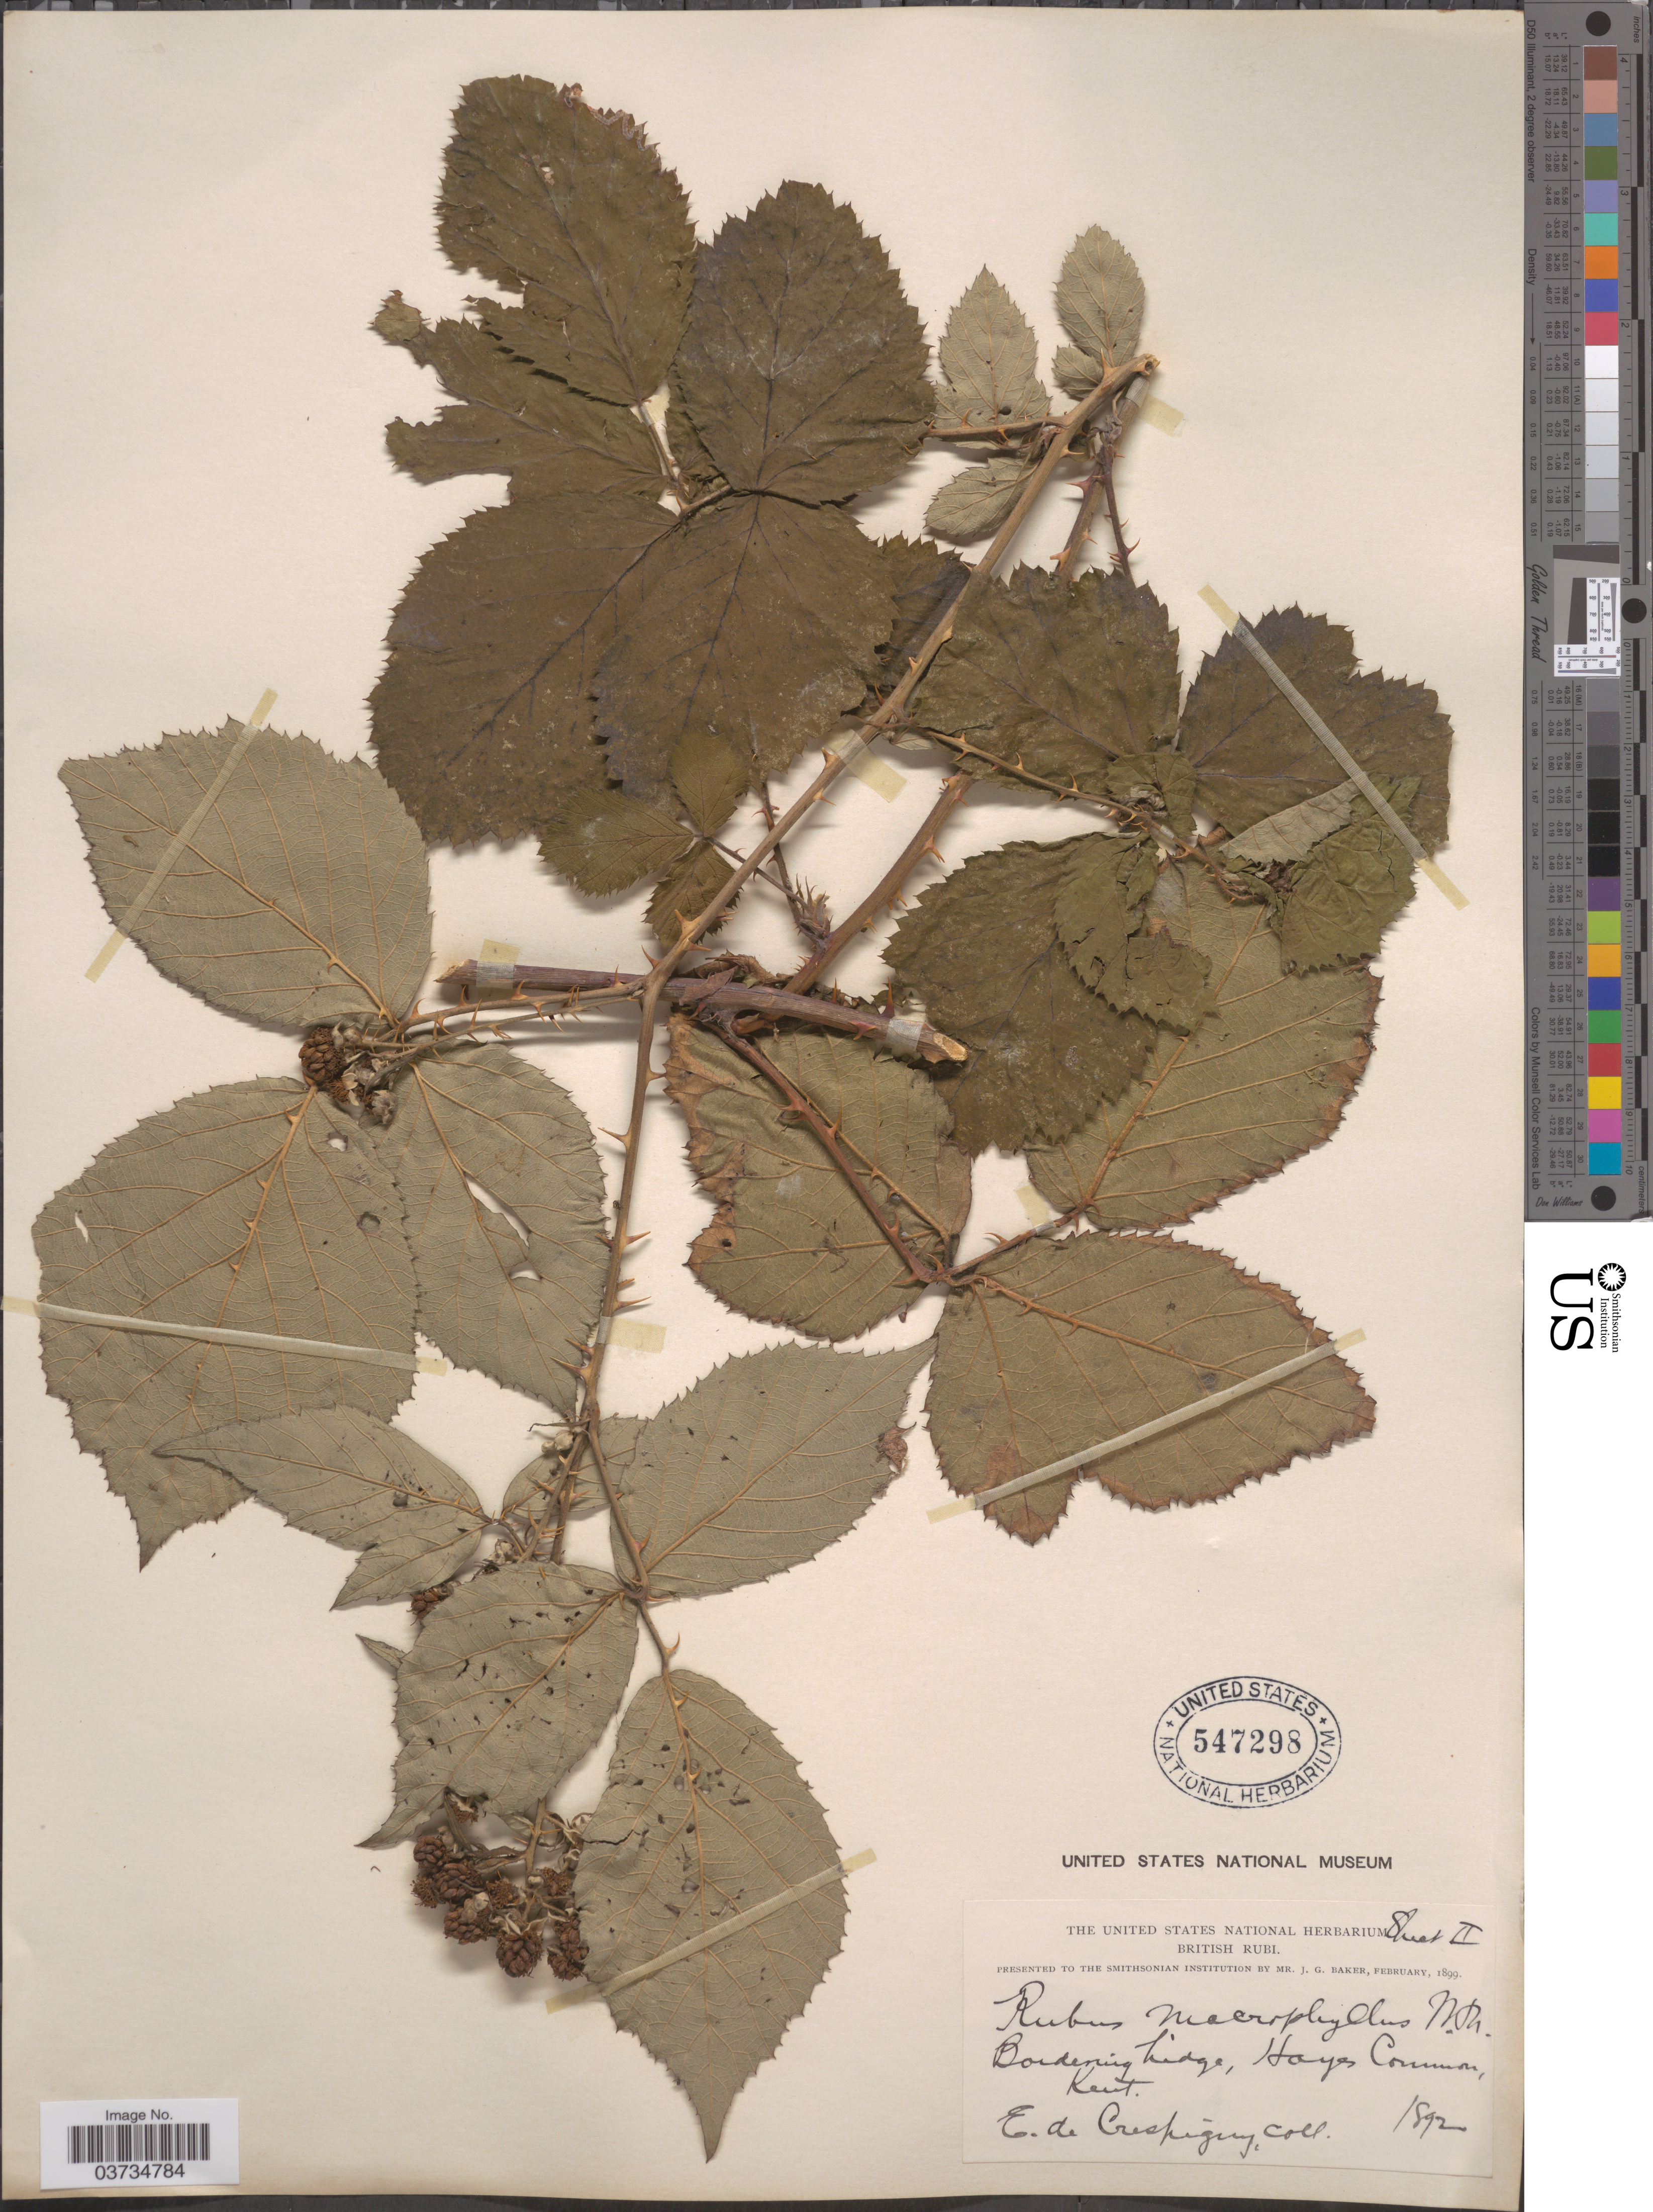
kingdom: Plantae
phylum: Tracheophyta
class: Magnoliopsida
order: Rosales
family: Rosaceae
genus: Rubus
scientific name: Rubus neomalacus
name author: Sudre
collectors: E. de Crespigny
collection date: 1892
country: United Kingdom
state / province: England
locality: Bordering hedge, Hayes, Kent.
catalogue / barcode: US 547298